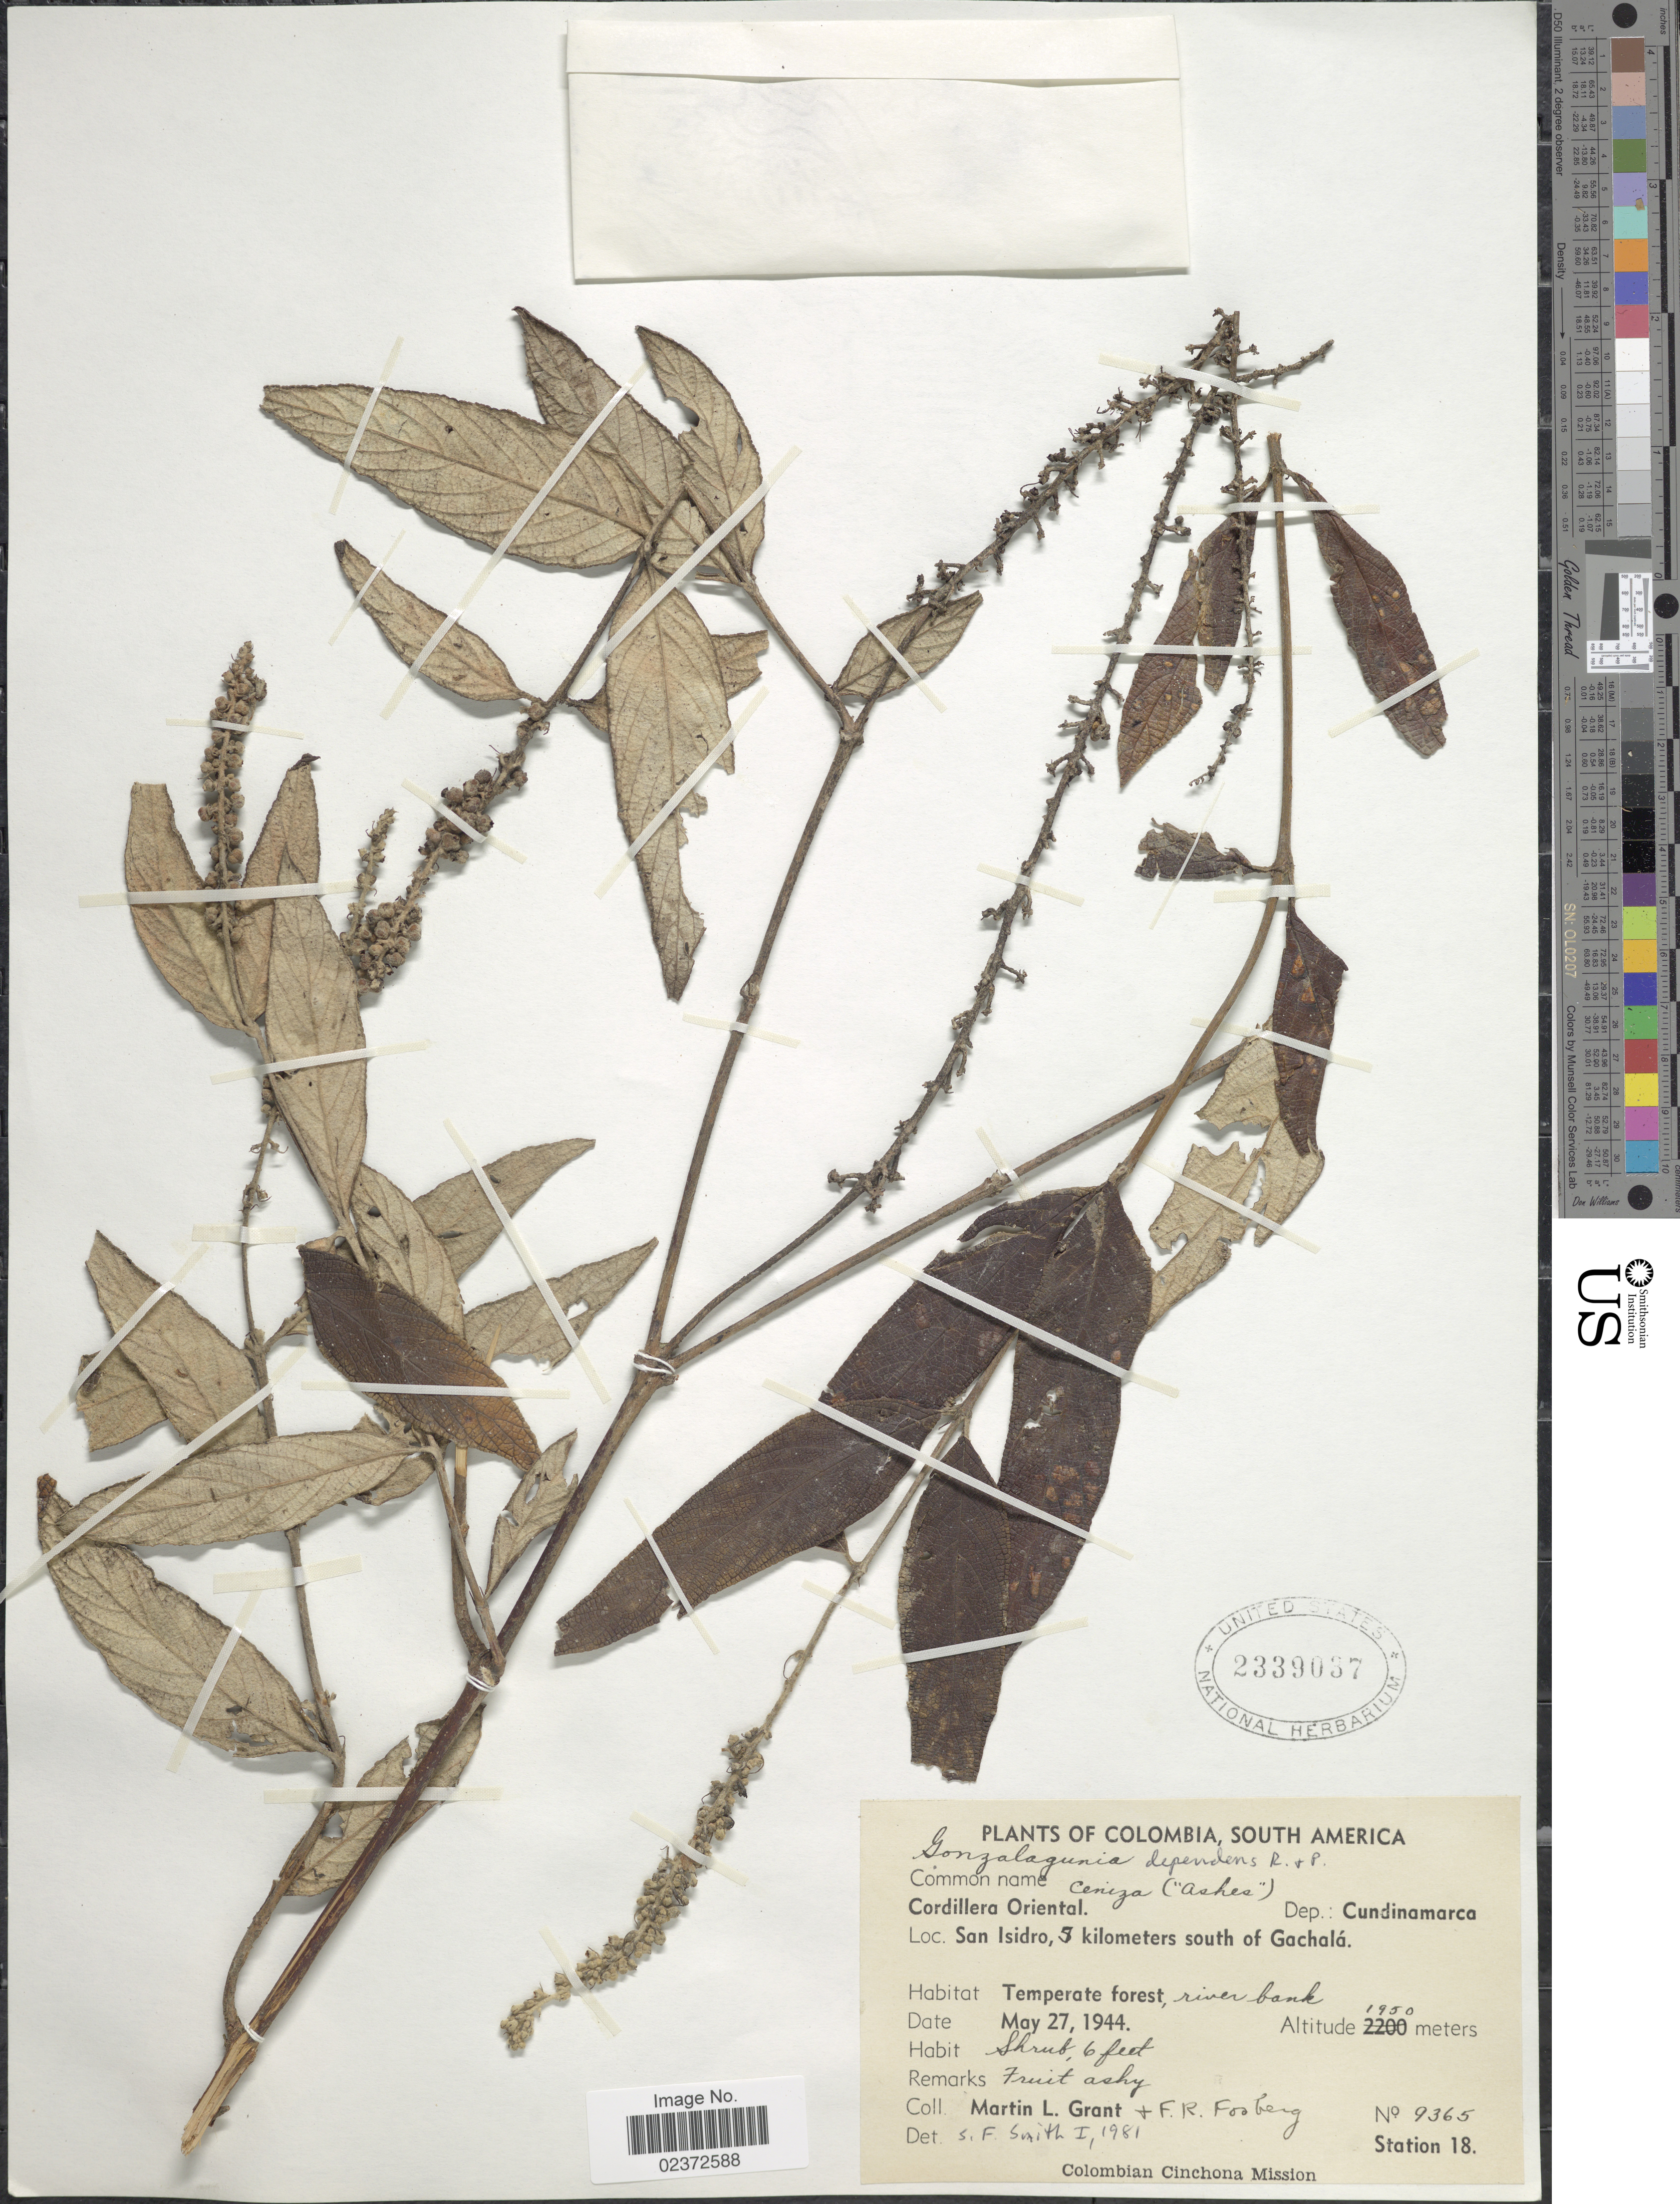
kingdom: Plantae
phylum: Tracheophyta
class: Magnoliopsida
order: Gentianales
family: Rubiaceae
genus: Gonzalagunia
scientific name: Gonzalagunia dependens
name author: Ruiz & Pav.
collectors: M. L. Grant & F. R. Fosberg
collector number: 9365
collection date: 1944-05-27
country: Colombia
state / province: Cundinamarca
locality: Cordillera Oriental. San Isidoro, 7 kilometers south of Gachala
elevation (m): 1950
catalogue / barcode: US 2339037